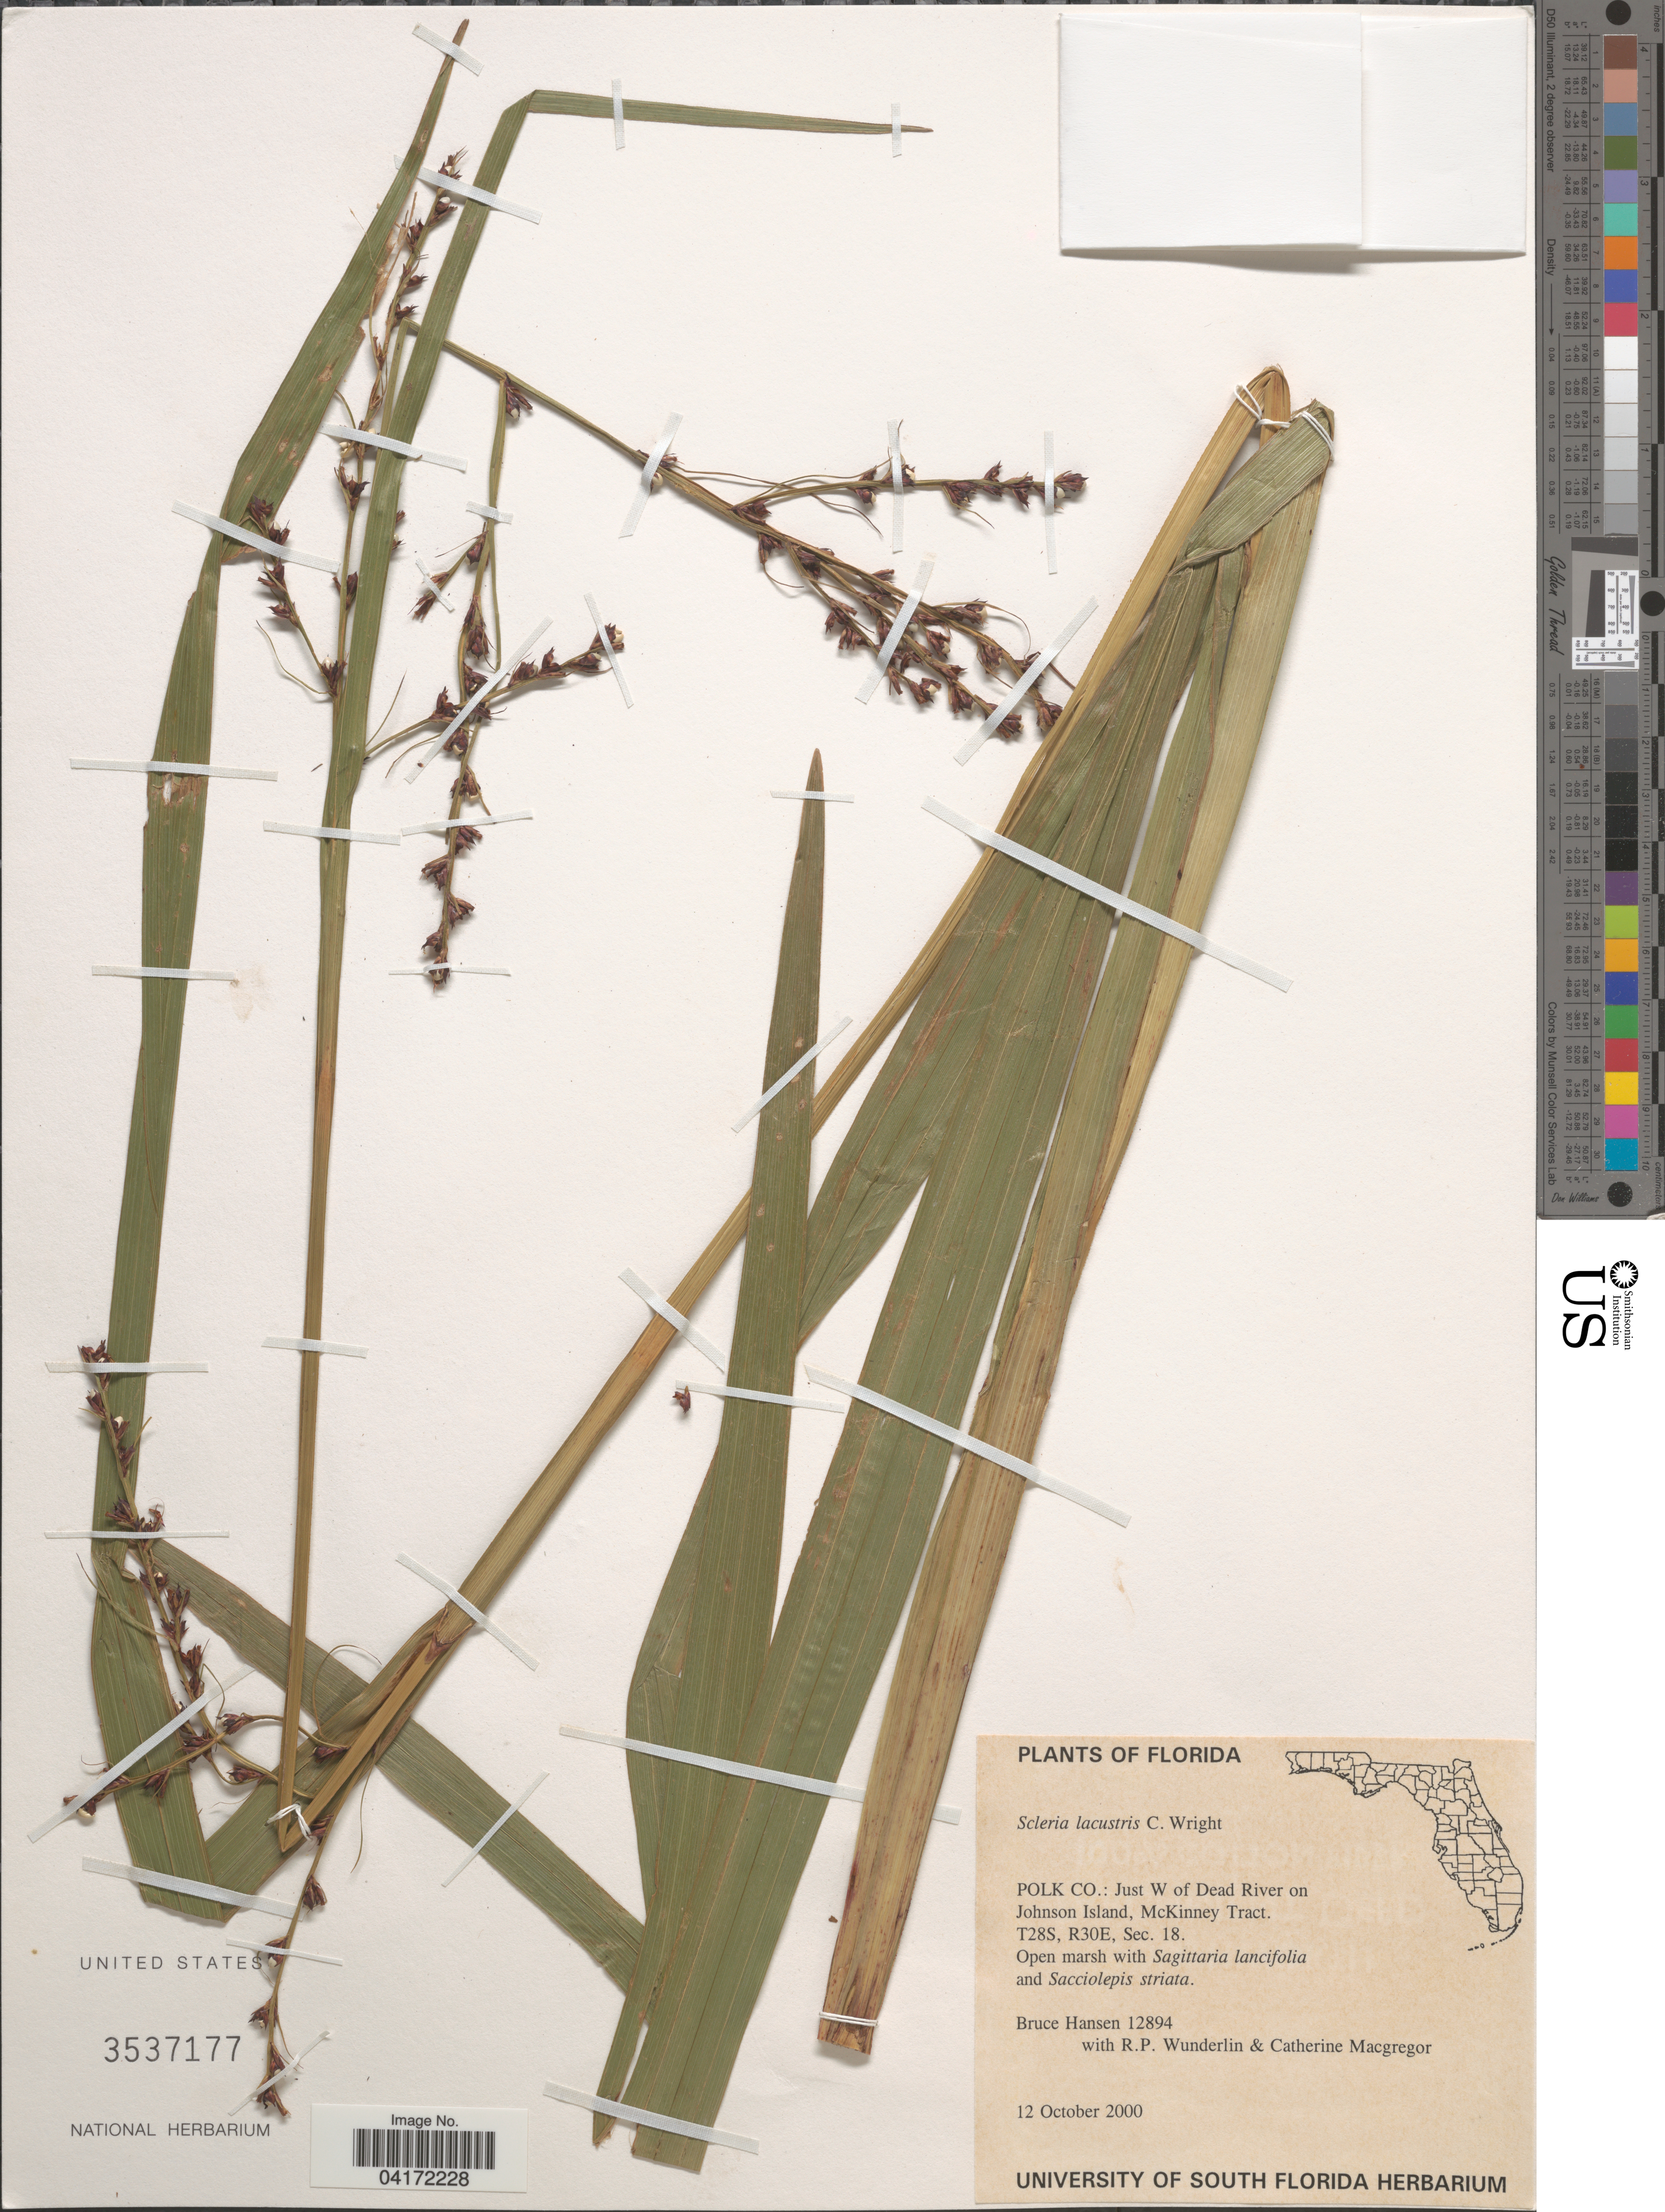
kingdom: Plantae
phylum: Tracheophyta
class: Liliopsida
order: Poales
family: Cyperaceae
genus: Scleria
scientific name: Scleria lacustris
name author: C. Wright in Sauvalle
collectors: B. Hansen, R. P. Wunderlin & C. Macgregor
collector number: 12894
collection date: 2000-10-12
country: United States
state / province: Florida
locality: Polk Co.: Just W of Dead River on Johnson Island, McKinney Tract. T28S, R30E, Sec. 18.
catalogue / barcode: US 3537177